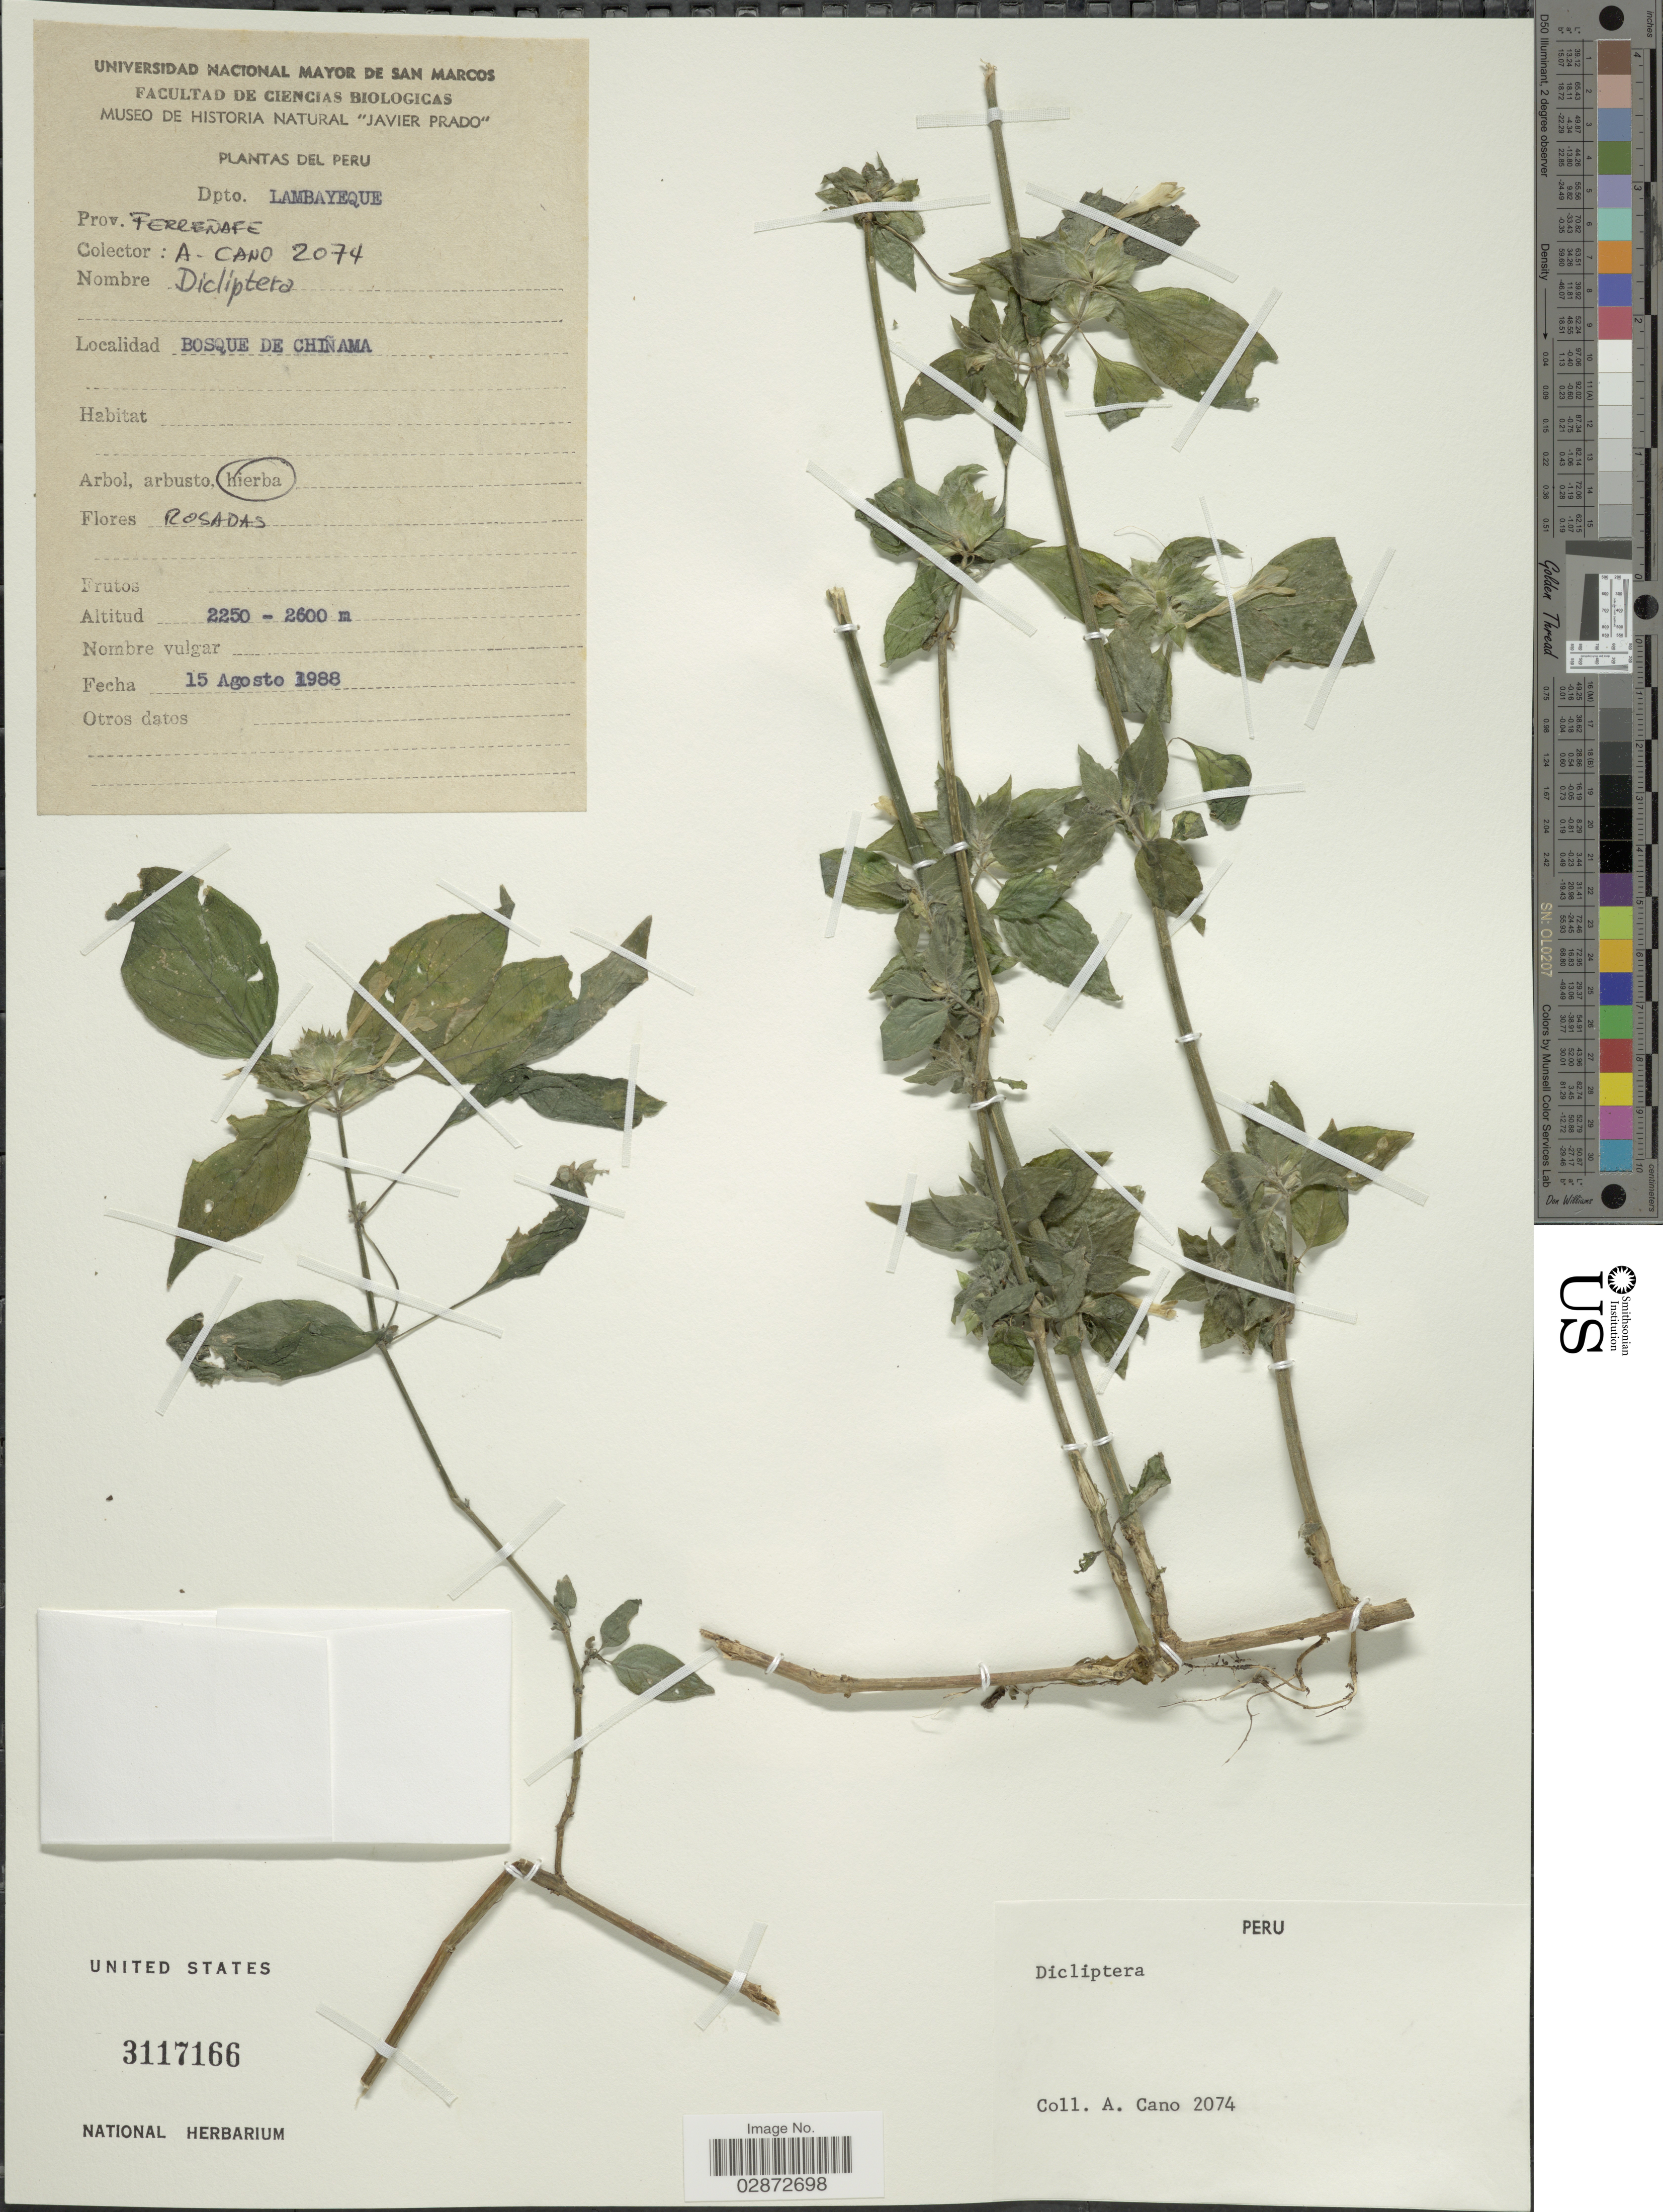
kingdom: Plantae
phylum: Tracheophyta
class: Magnoliopsida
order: Lamiales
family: Acanthaceae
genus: Dicliptera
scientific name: Dicliptera sp.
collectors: A. Cano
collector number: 2074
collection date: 1988-08-15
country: Peru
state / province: Lambayeque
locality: Dpto. Lambayeque. Prov. Ferrenafe. Bosque de Chiñama.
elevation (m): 2250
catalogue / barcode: US 3117166